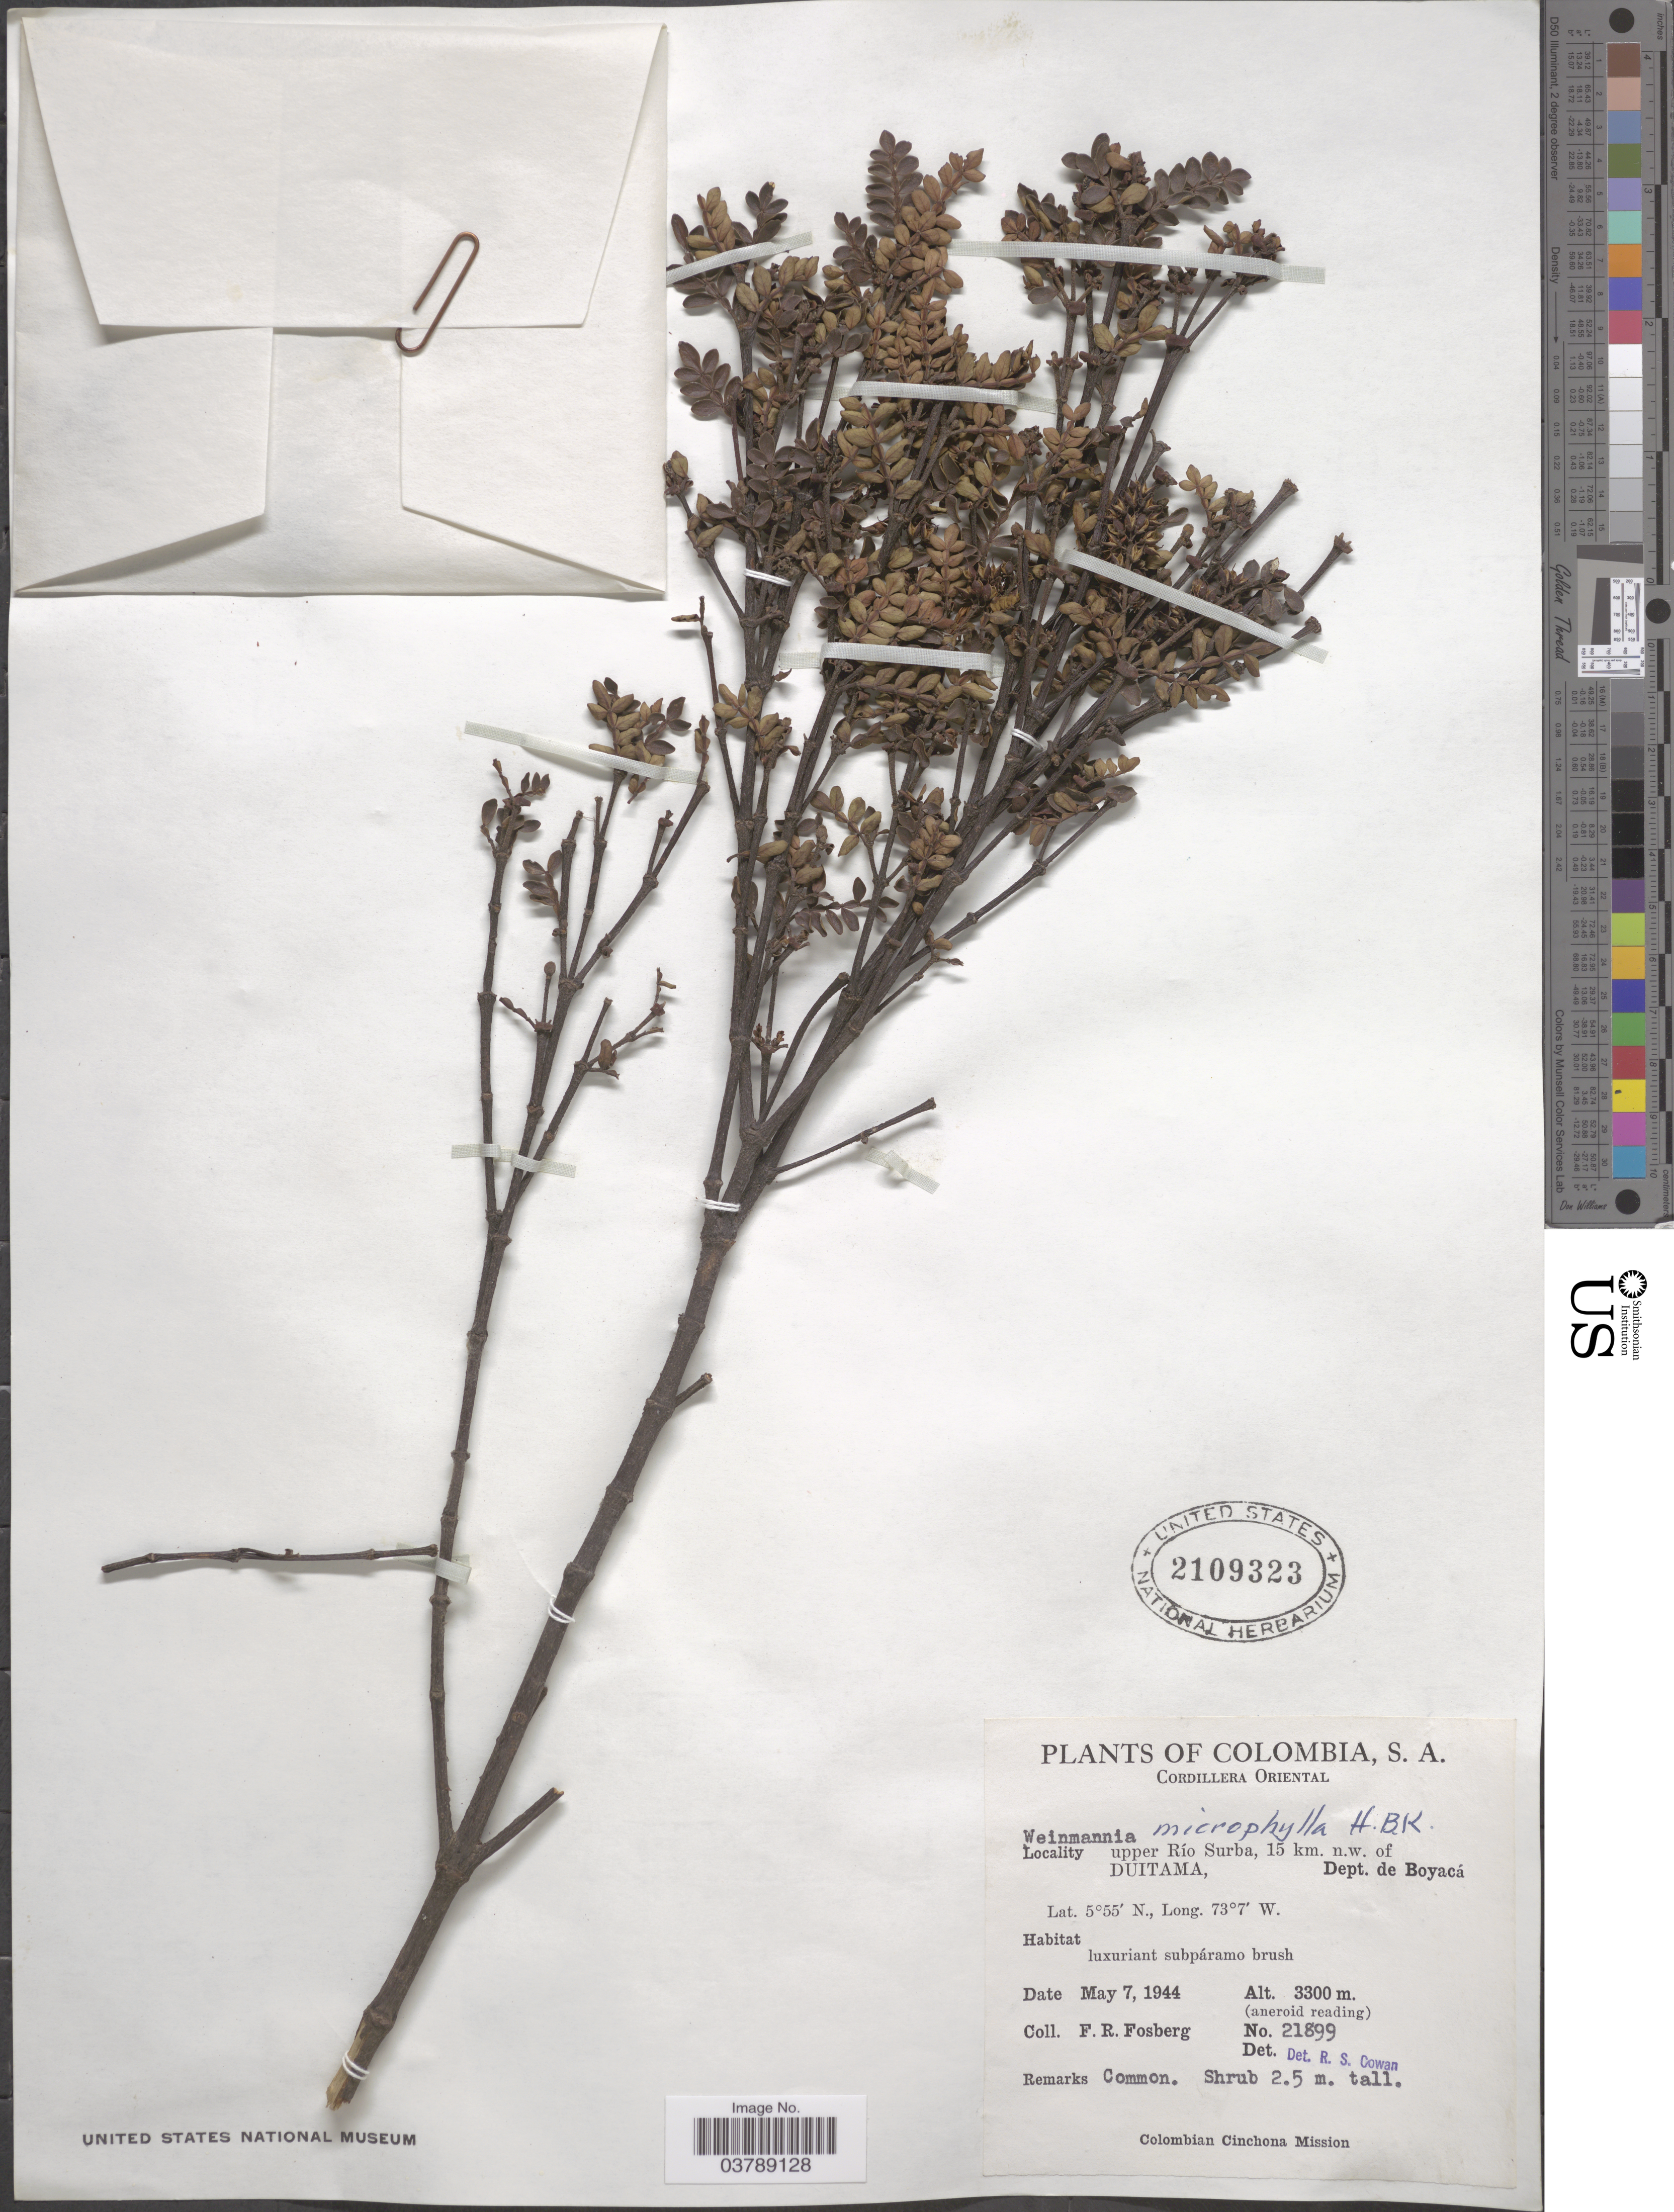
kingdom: Plantae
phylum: Tracheophyta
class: Magnoliopsida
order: Oxalidales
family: Cunoniaceae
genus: Weinmannia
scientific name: Weinmannia fagaroides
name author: Kunth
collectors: F. R. Fosberg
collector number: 21899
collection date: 1944-05-07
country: Colombia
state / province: Boyacá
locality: Cordillera Oriental; upper Río Surba, 15 km. n.w. of Duitama, Dept. de Boyacá.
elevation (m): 3300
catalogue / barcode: US 2109323